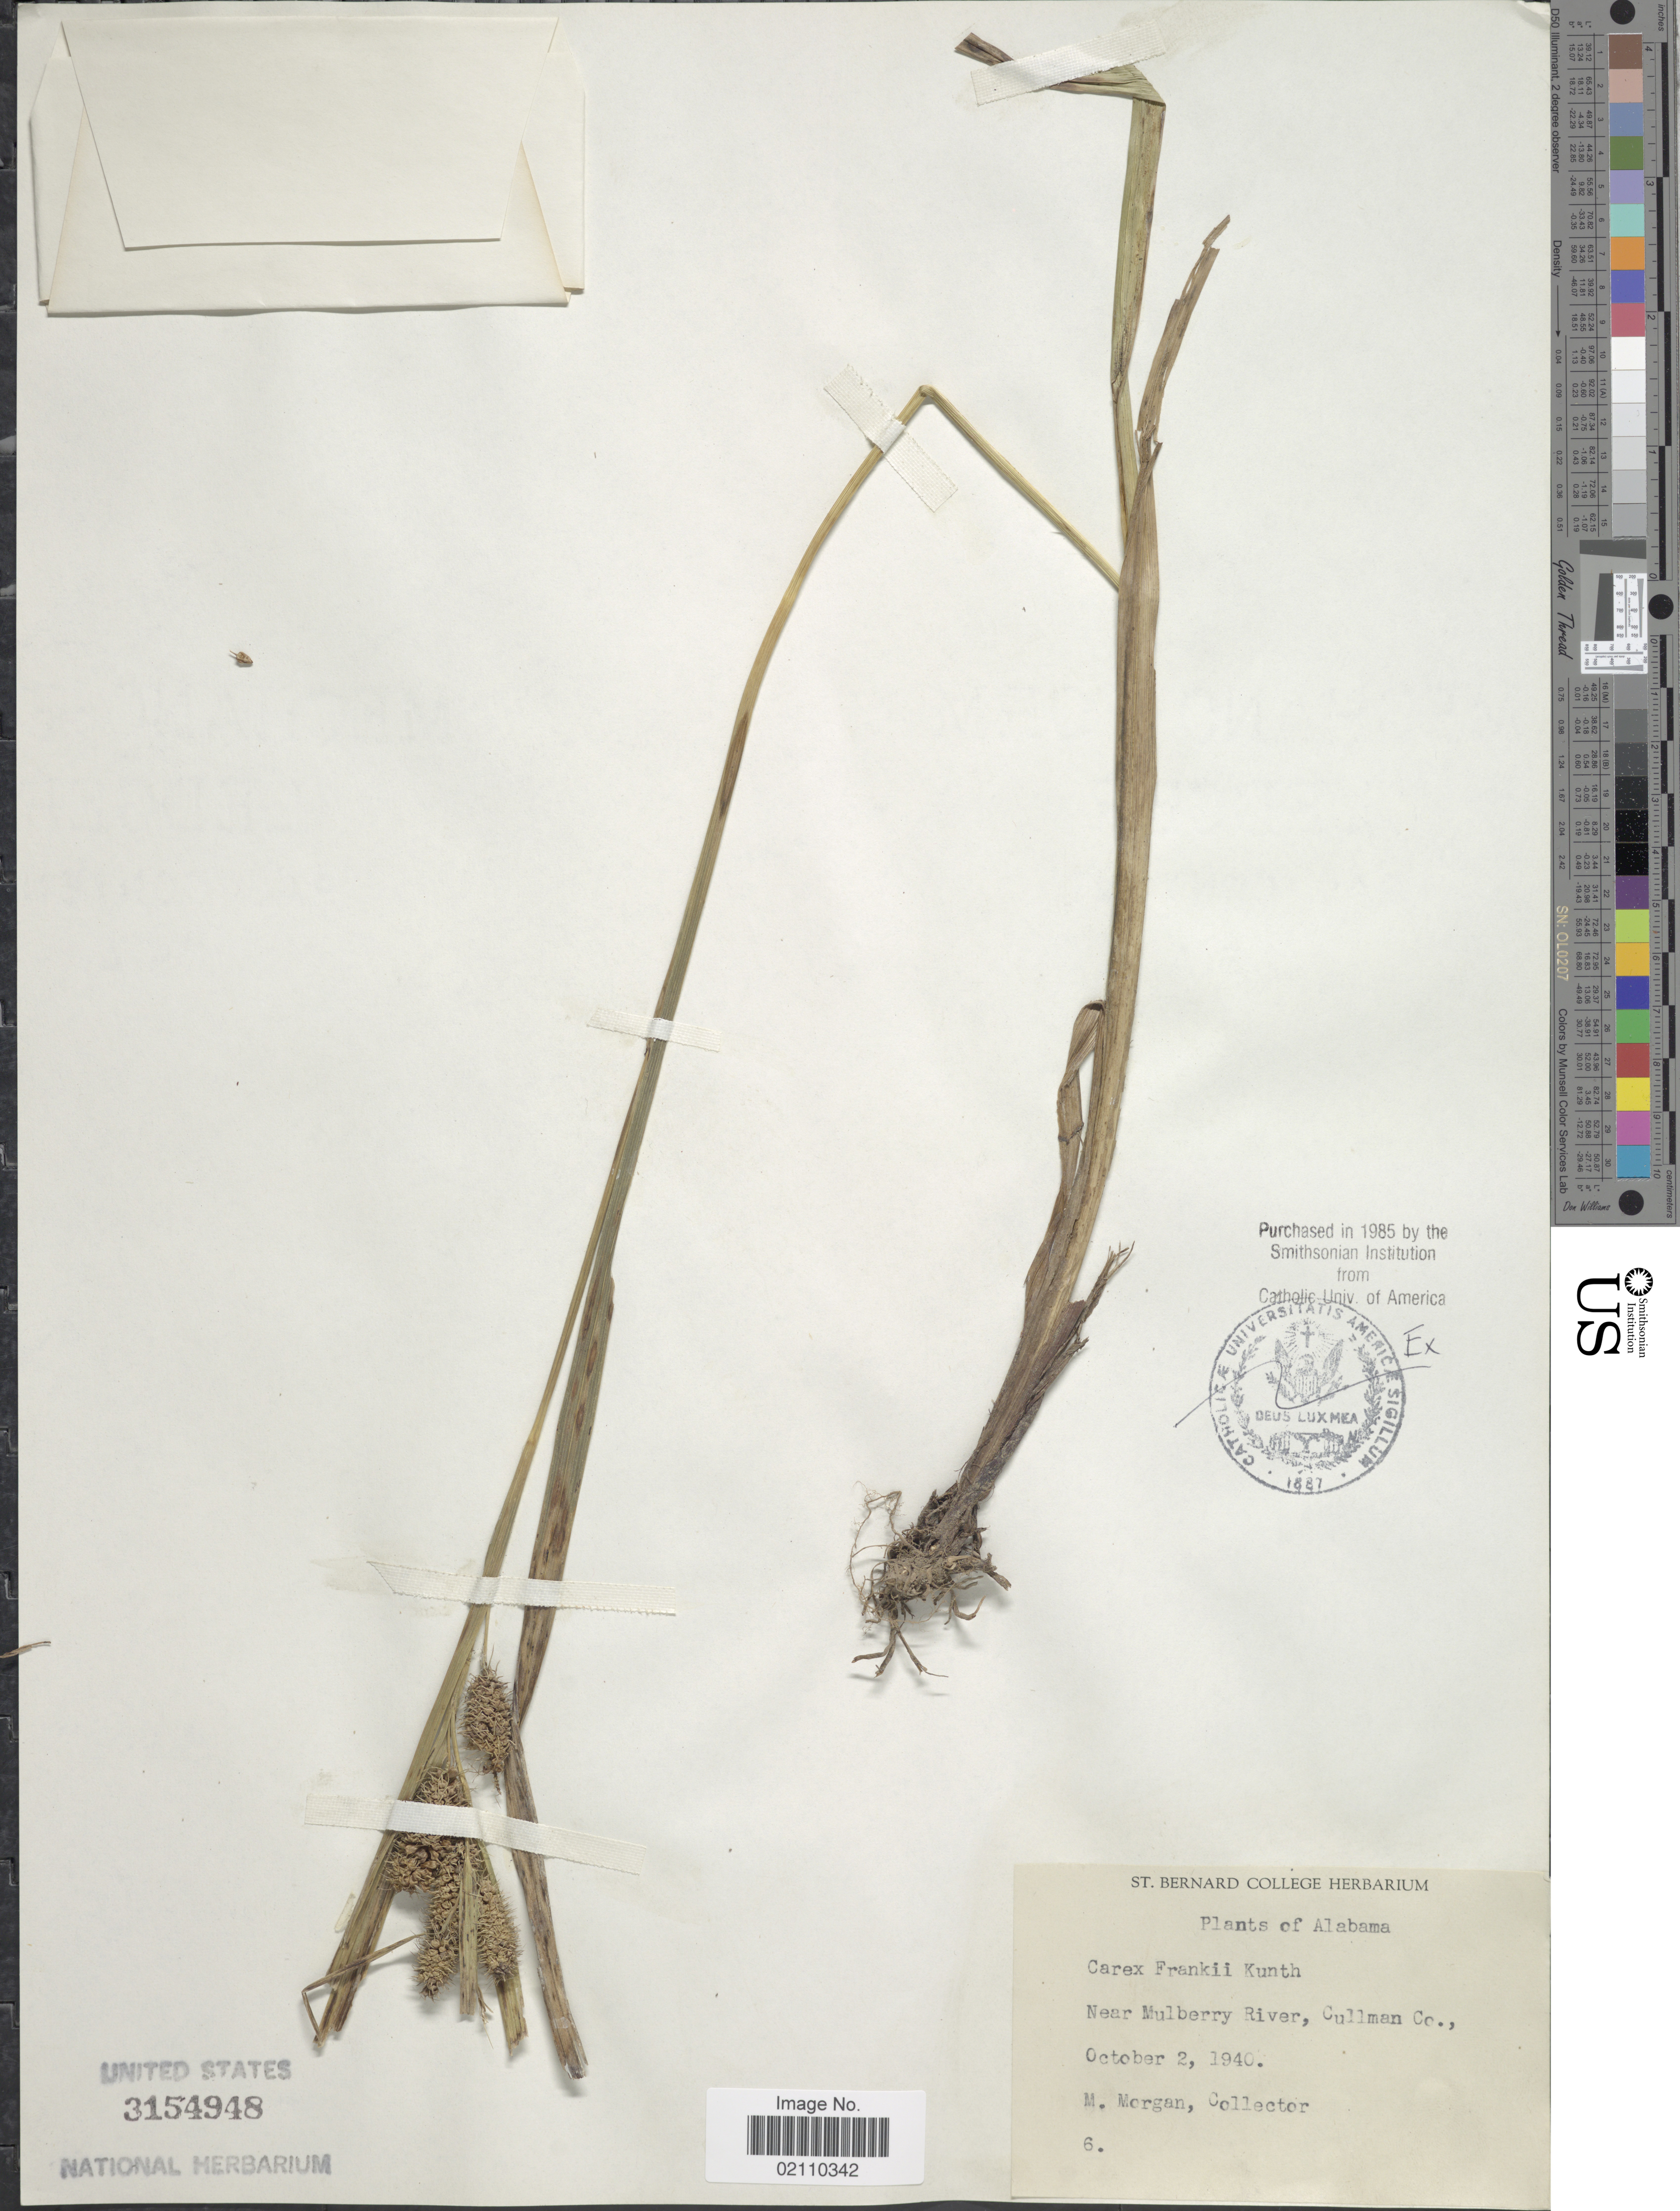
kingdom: Plantae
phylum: Tracheophyta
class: Liliopsida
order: Poales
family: Cyperaceae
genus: Carex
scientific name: Carex frankii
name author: Kunth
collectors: M. Morgan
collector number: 6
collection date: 1940-10-02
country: United States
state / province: Alabama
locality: Near Mulberry River, Cullman Co.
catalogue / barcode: US 3154948